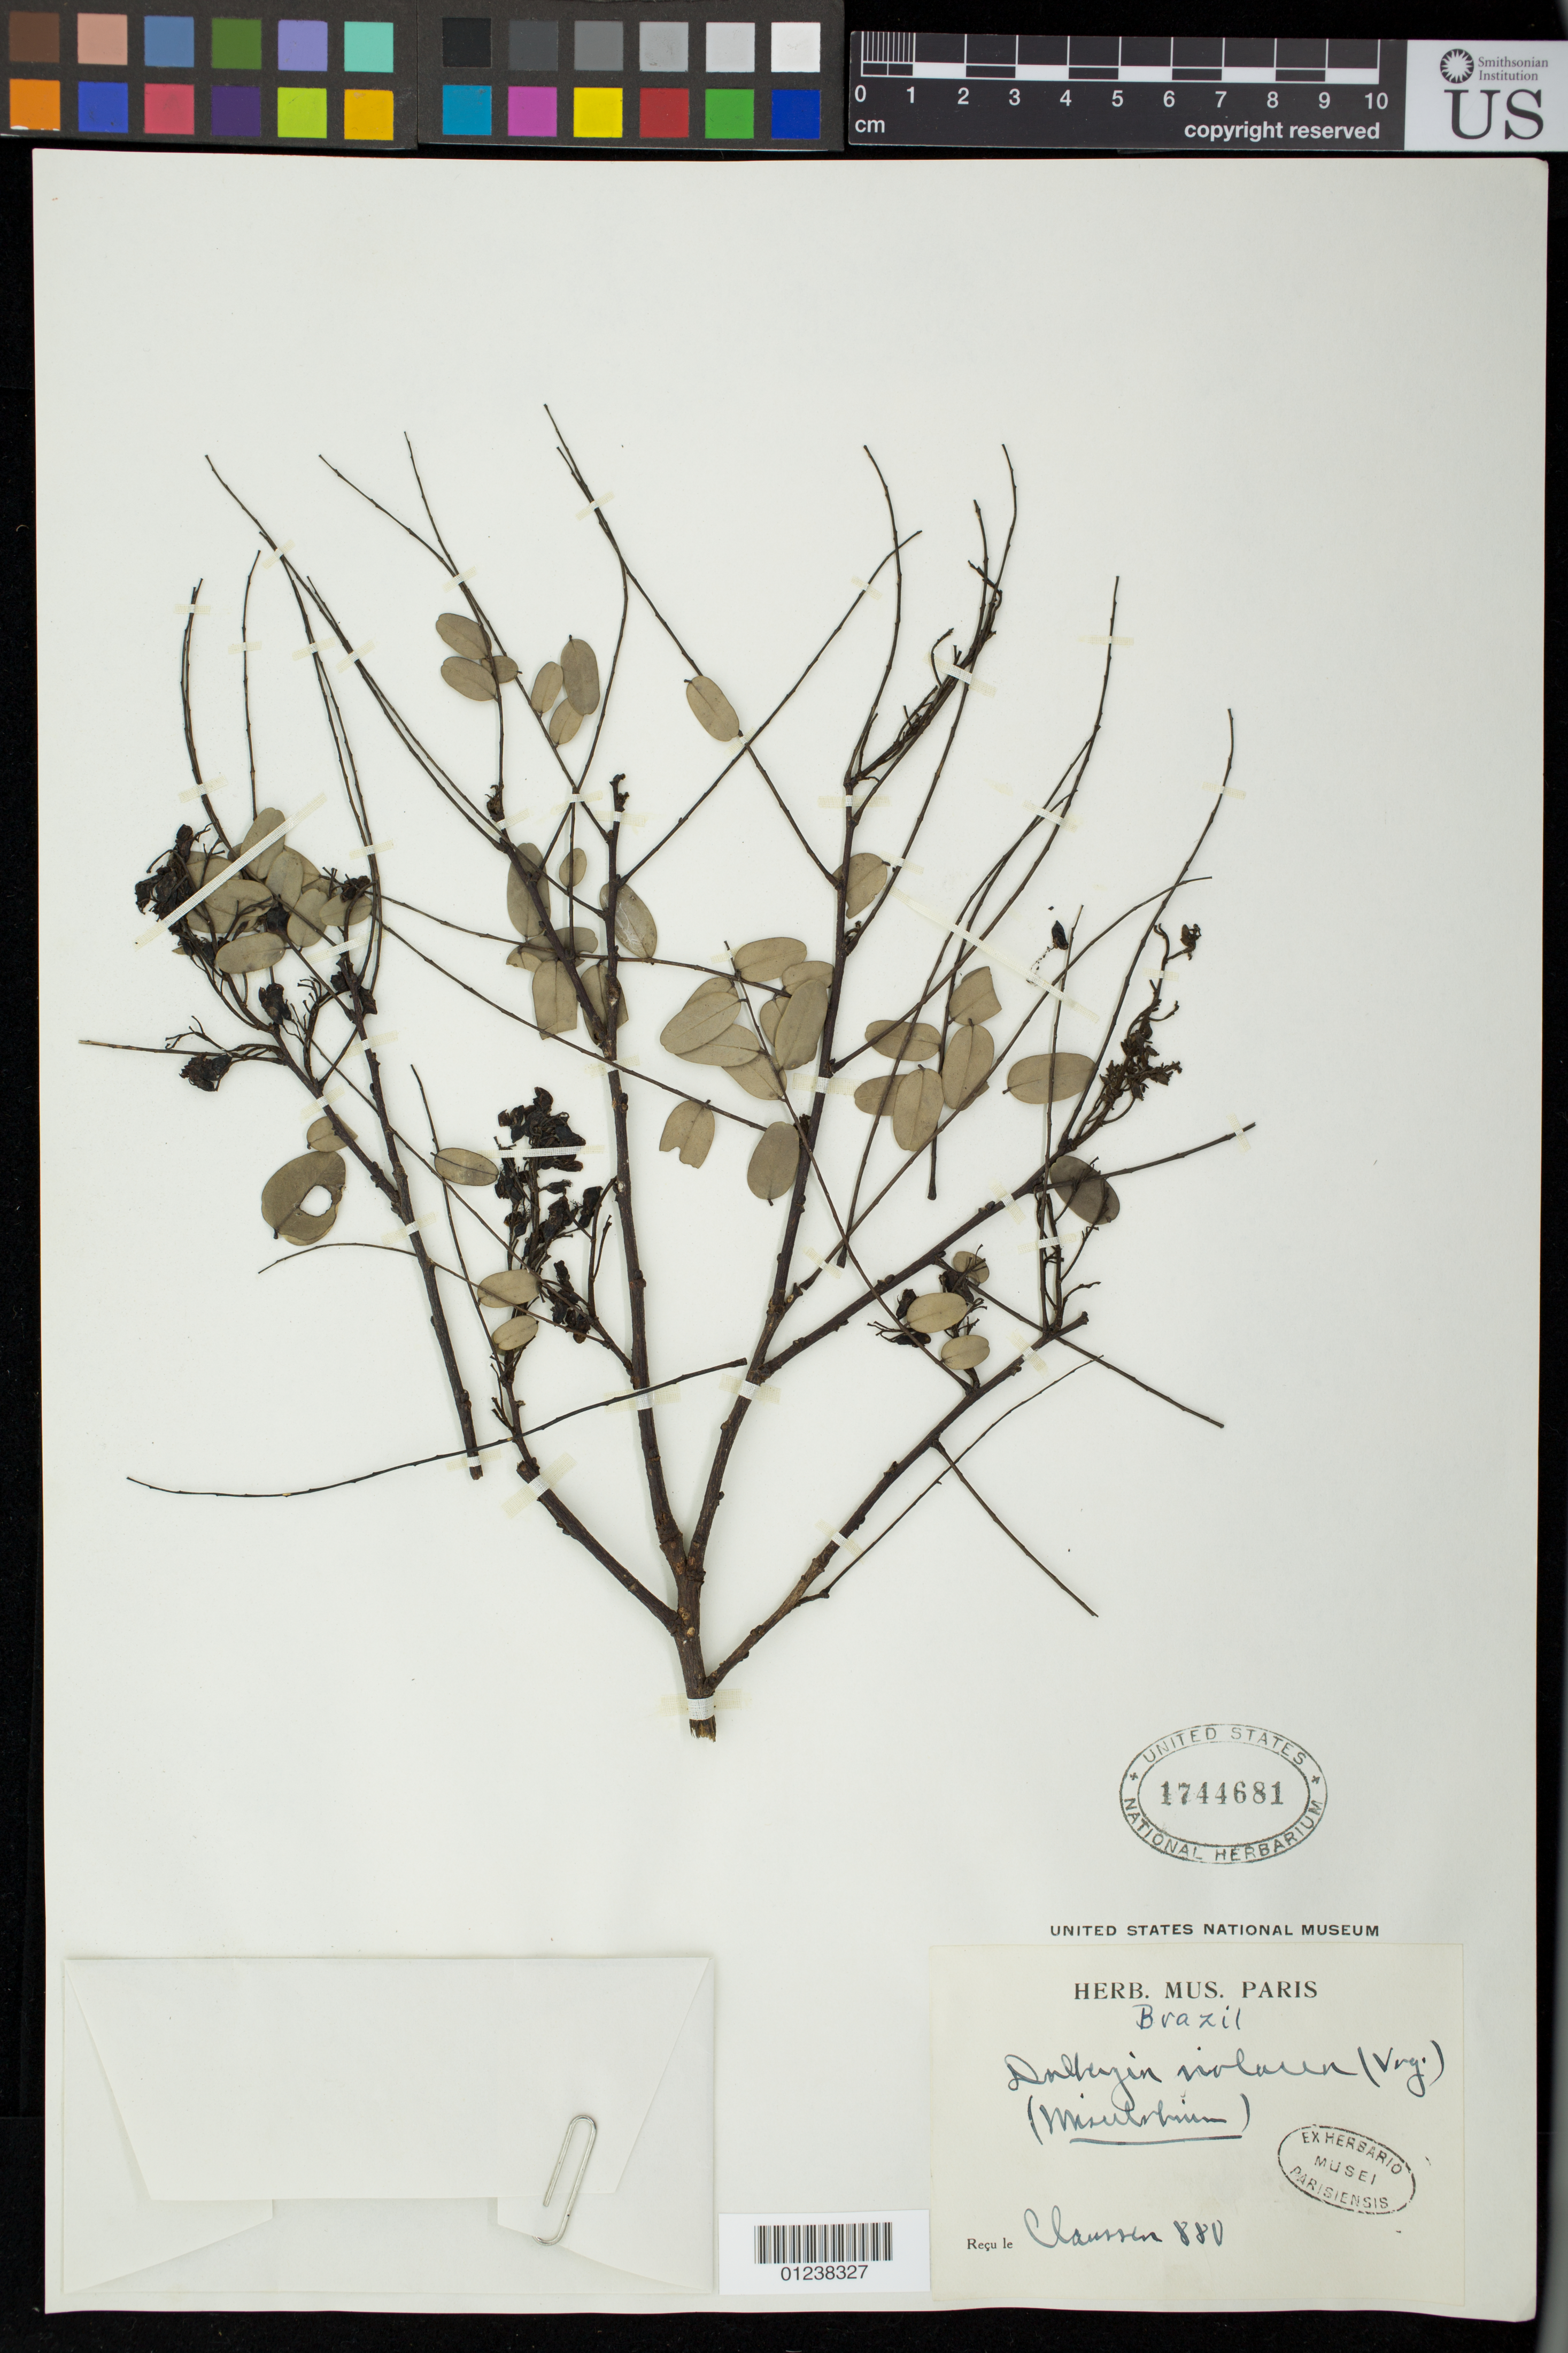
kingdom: Plantae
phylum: Tracheophyta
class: Magnoliopsida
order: Fabales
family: Fabaceae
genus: Dalbergia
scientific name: Dalbergia miscolobium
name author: Benth.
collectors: -. Claussen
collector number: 880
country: Brazil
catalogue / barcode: US 1744681